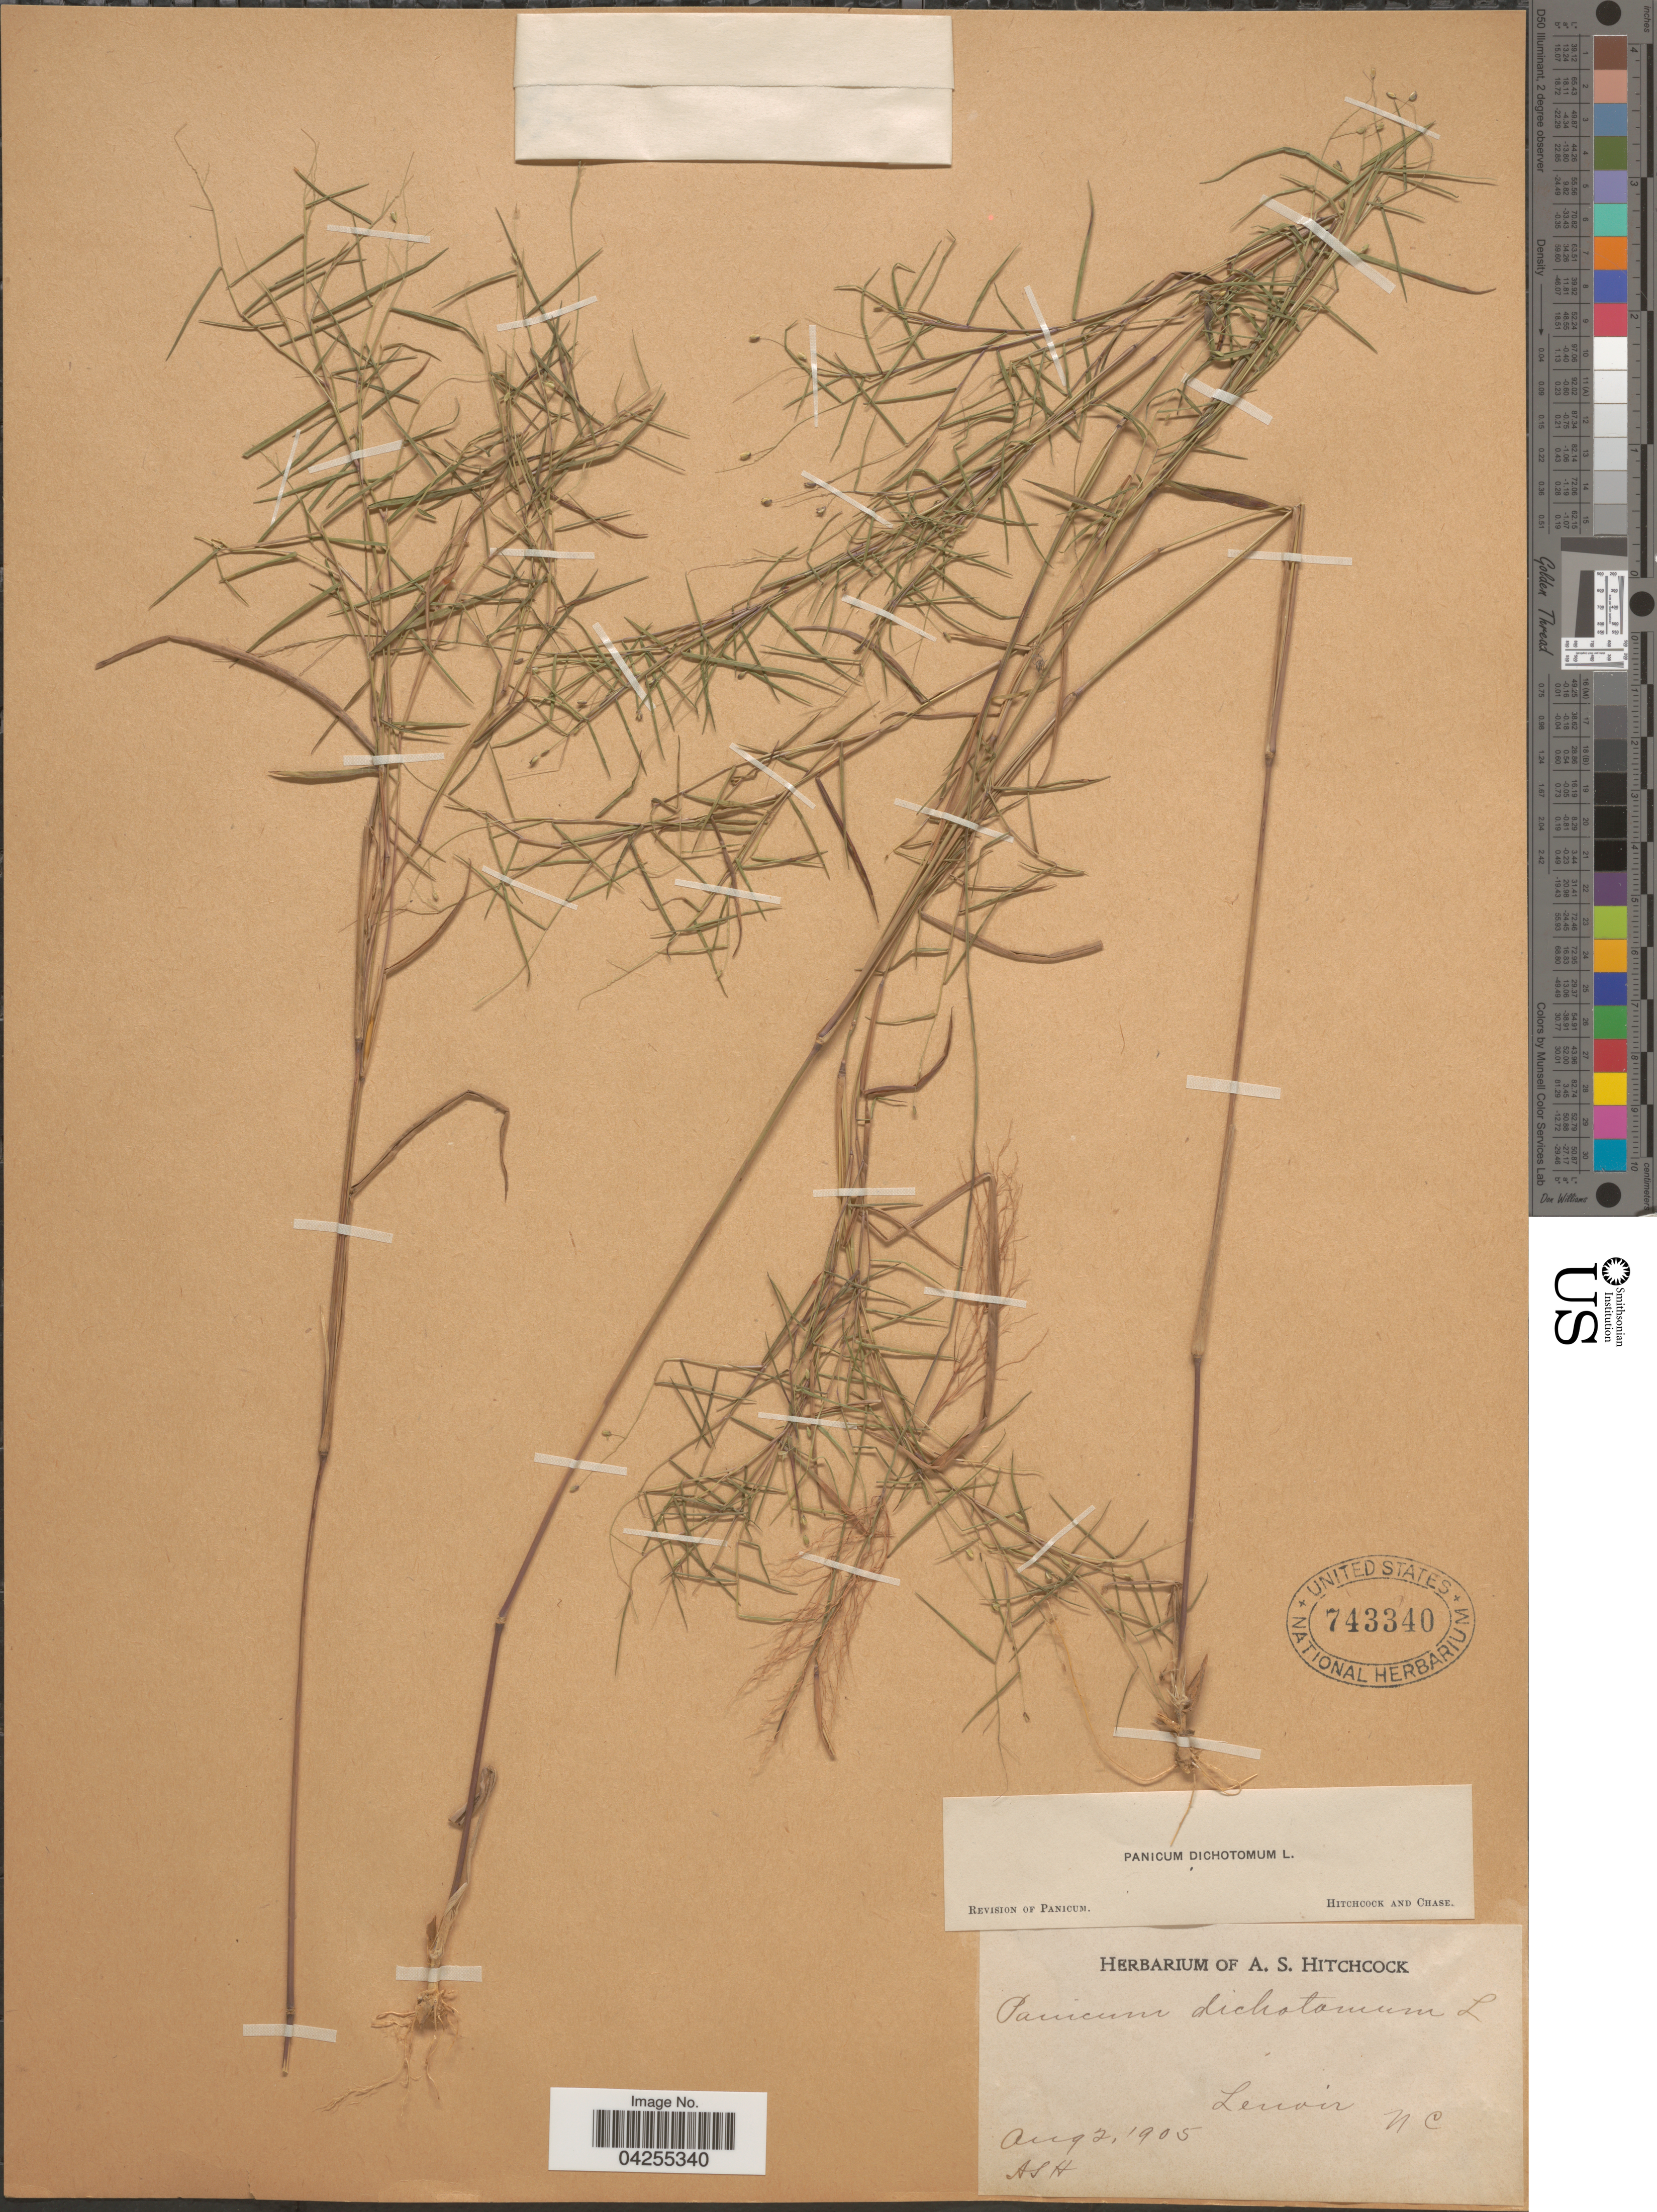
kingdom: Plantae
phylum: Tracheophyta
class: Liliopsida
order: Poales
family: Poaceae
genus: Dichanthelium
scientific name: Dichanthelium dichotomum var. dichotomum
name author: (L.) Gould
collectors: A. S. Hitchcock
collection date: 1905-08-02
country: United States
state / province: North Carolina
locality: Lenoir.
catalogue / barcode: US 743340